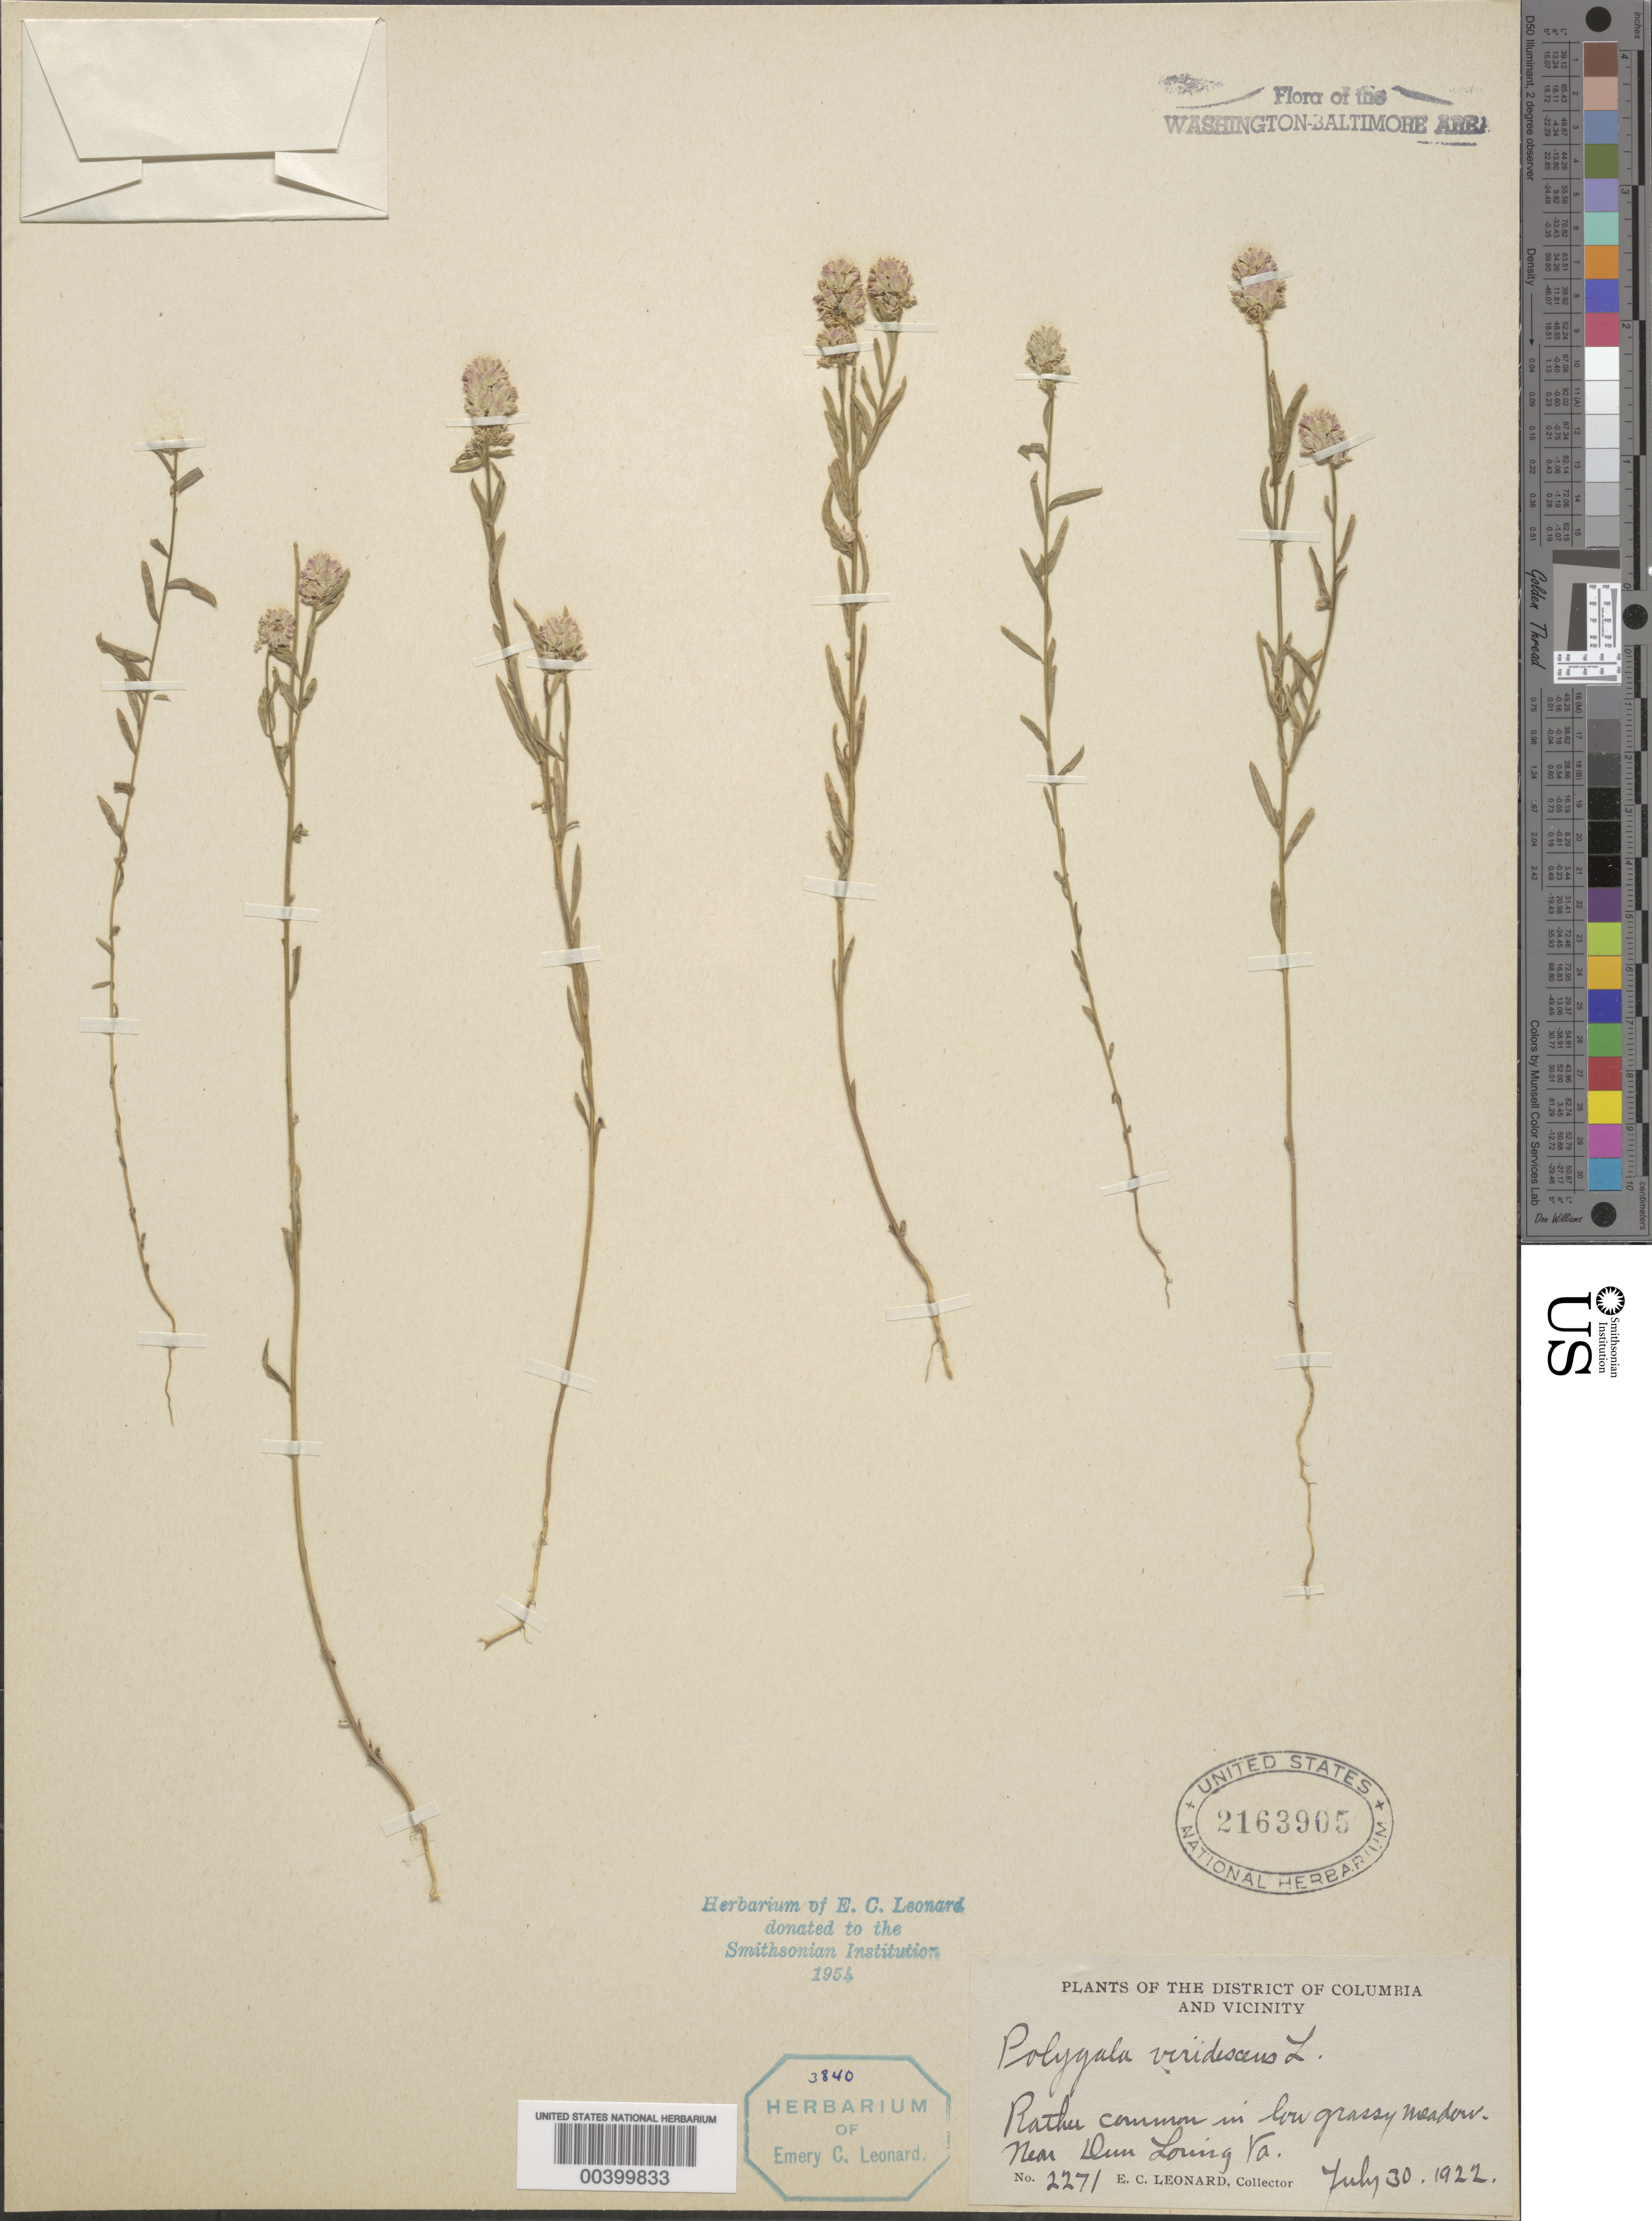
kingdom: Plantae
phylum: Tracheophyta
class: Magnoliopsida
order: Fabales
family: Polygalaceae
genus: Polygala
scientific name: Polygala sanguinea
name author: L.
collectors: E. C. Leonard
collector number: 2271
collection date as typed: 30 Jul 1922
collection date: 1922-07-30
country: United States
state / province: Virginia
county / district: Fairfax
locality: Dun Loring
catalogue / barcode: US 2163905